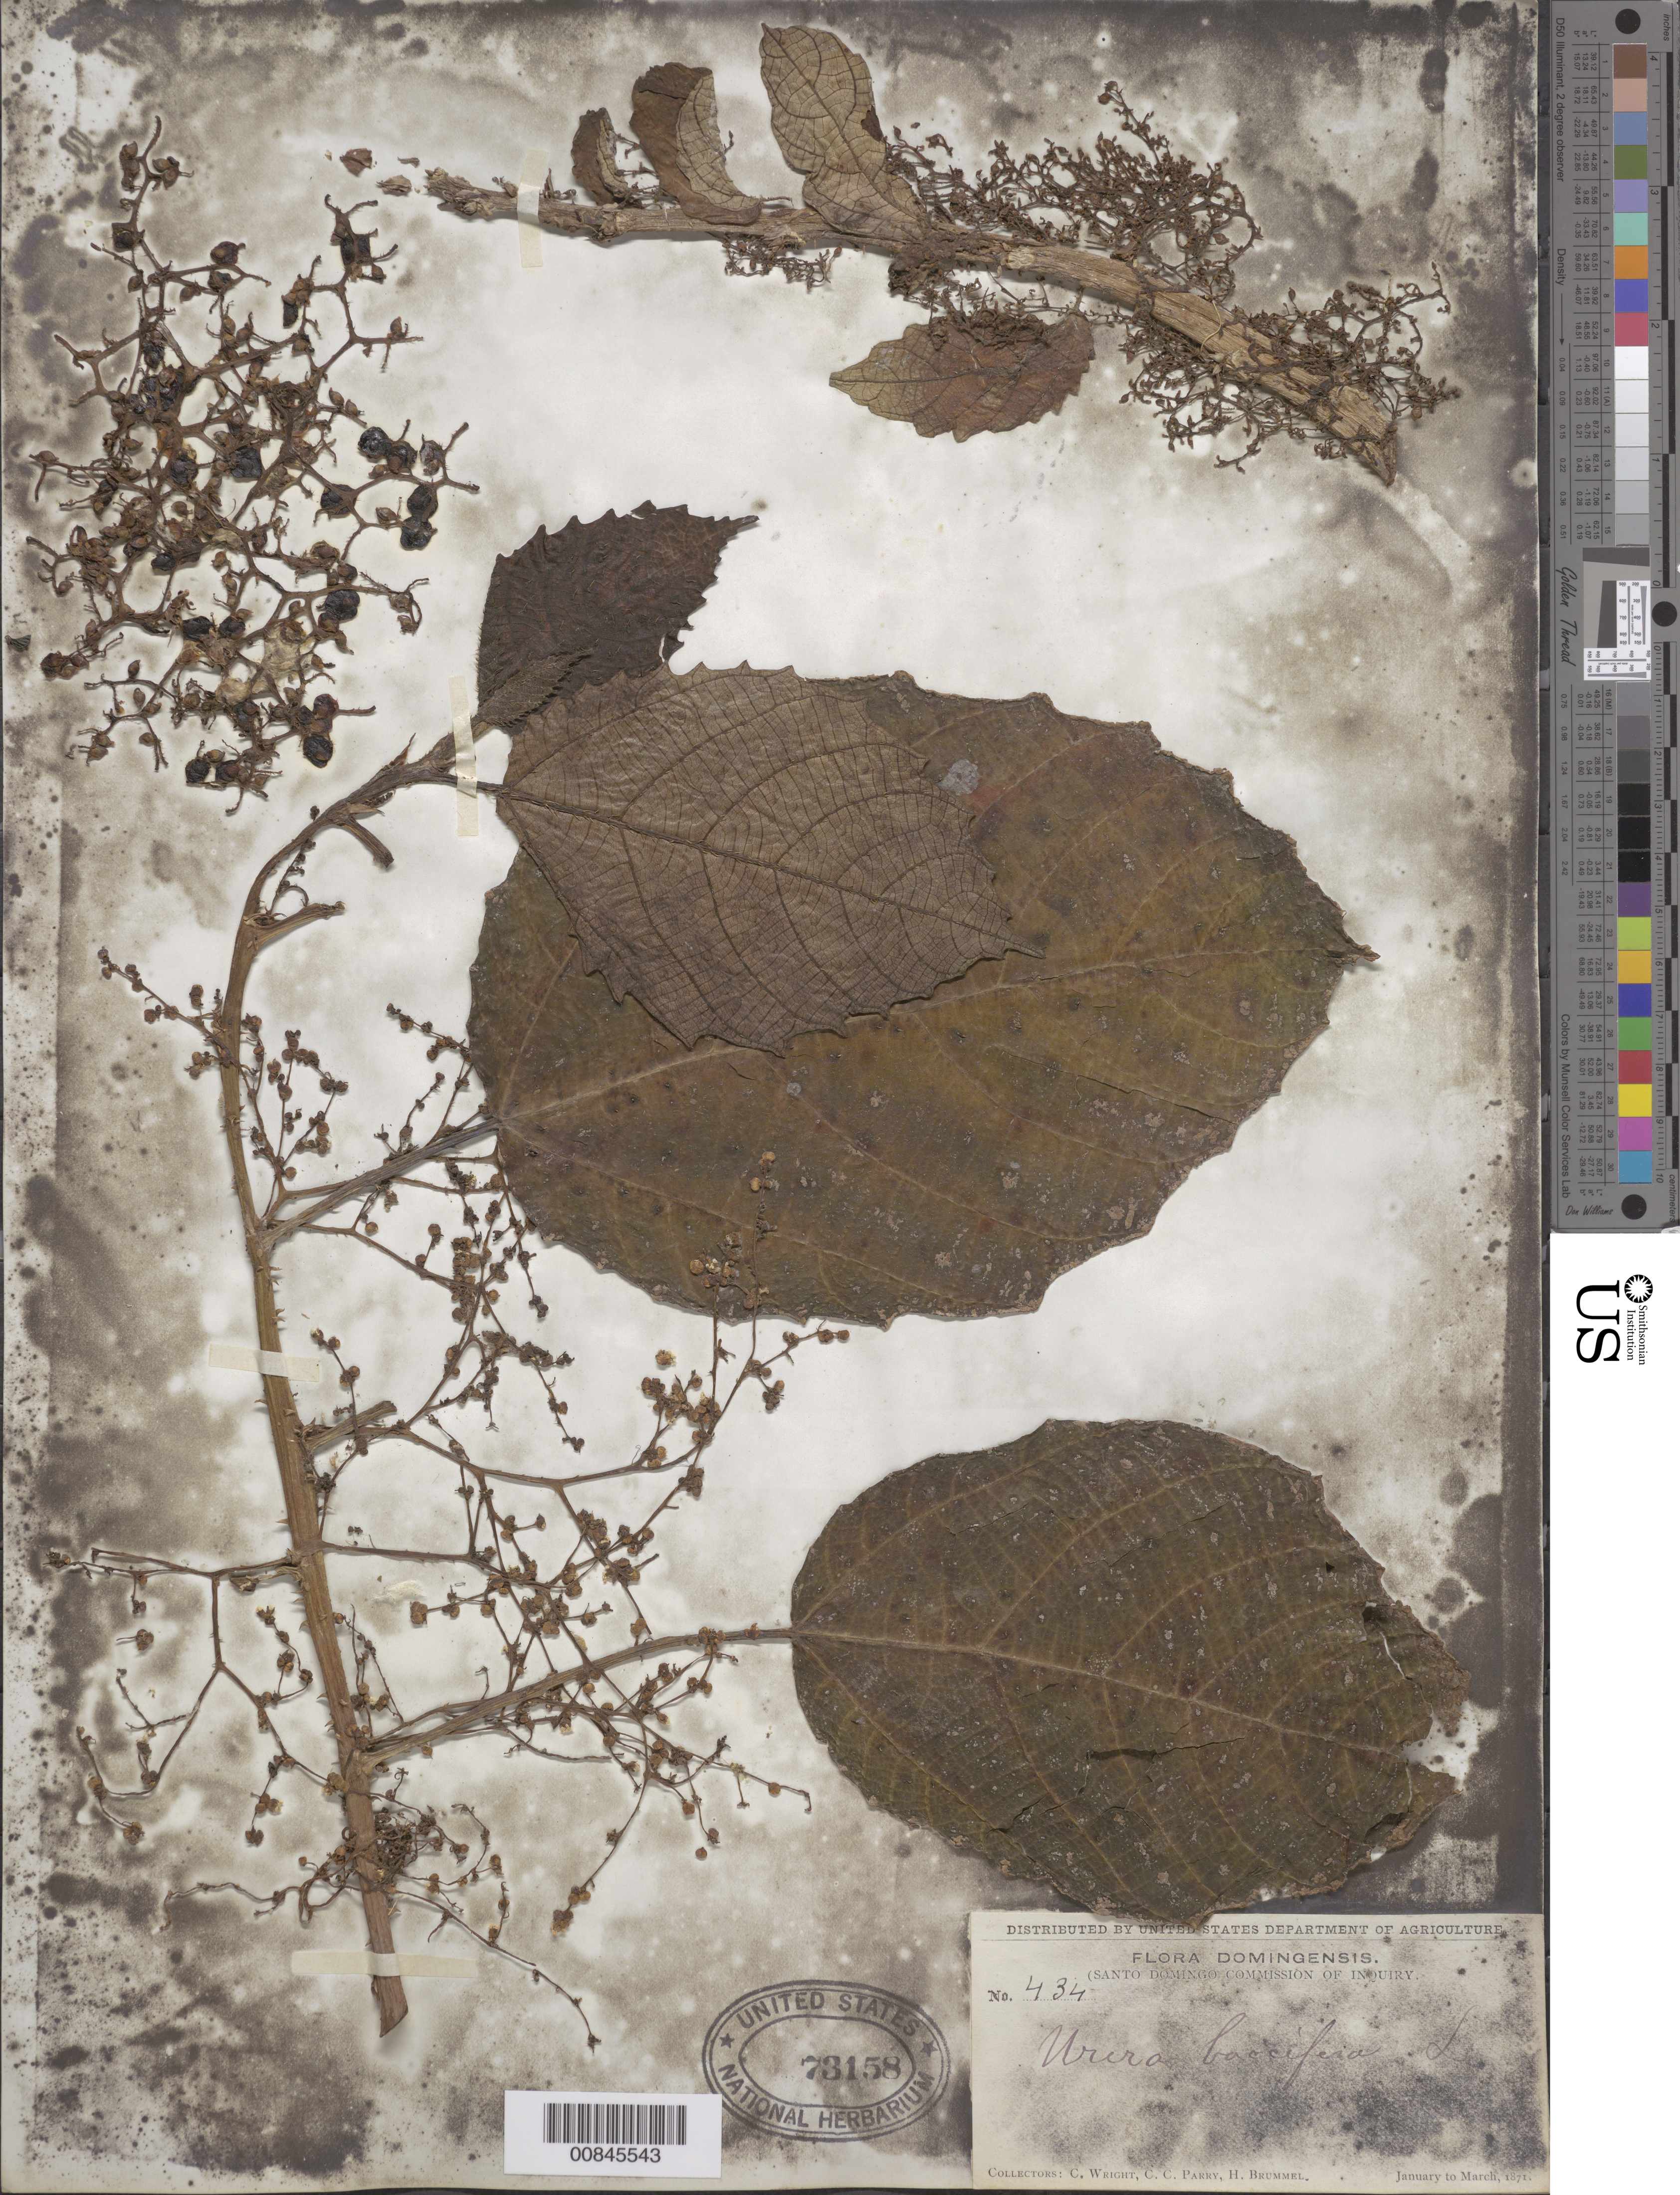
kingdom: Plantae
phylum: Tracheophyta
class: Magnoliopsida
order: Rosales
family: Urticaceae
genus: Urera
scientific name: Urera baccifera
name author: (L.) Gaudich. ex Wedd.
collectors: C. Wright, C. C. Parry & H. Brummel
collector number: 434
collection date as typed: Jan 1871 to -- Mar 1871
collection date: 1871-01/1871-03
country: Dominican Republic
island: Hispaniola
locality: Dominican Republic.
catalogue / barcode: US 73158